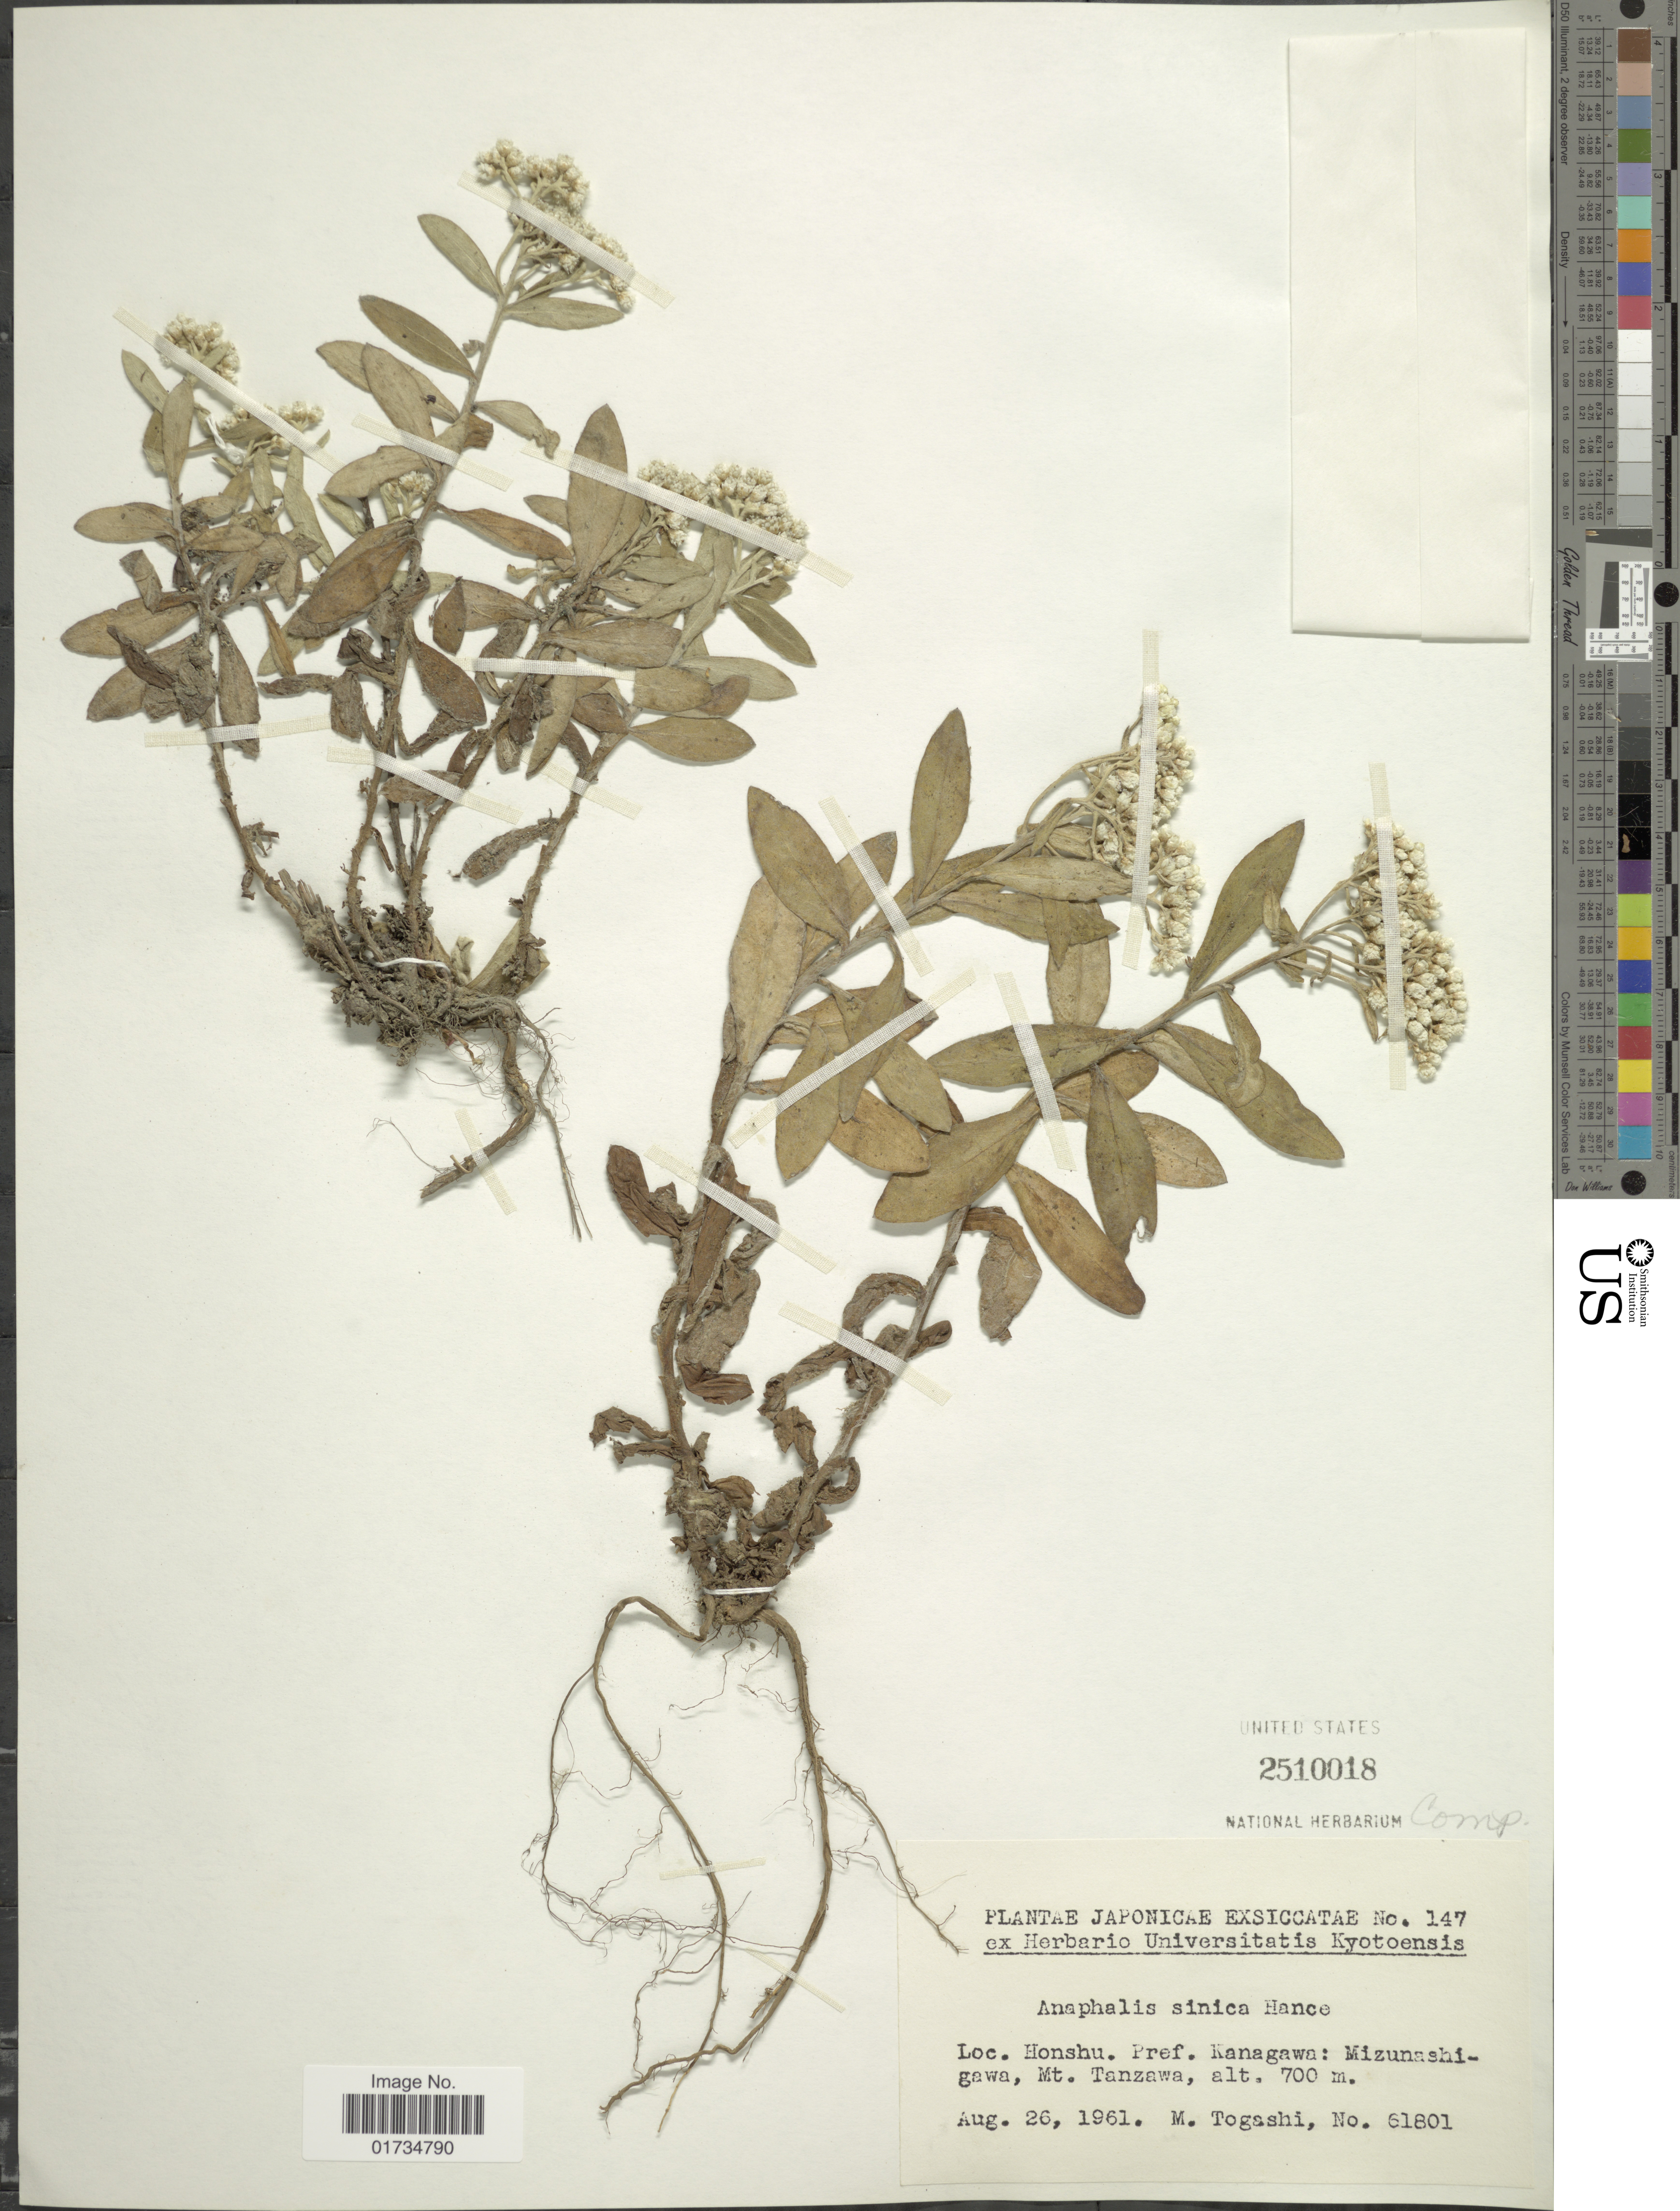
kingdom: Plantae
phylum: Tracheophyta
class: Magnoliopsida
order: Asterales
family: Asteraceae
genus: Anaphalis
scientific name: Anaphalis sinica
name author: Hance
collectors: M. Togashi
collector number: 61801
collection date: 1961-08-26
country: Japan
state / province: Kanagawa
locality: Honshu. Pref. Kanagawa: Mizunashigawa, Mt. Tanzawa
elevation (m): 700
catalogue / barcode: US 2510018